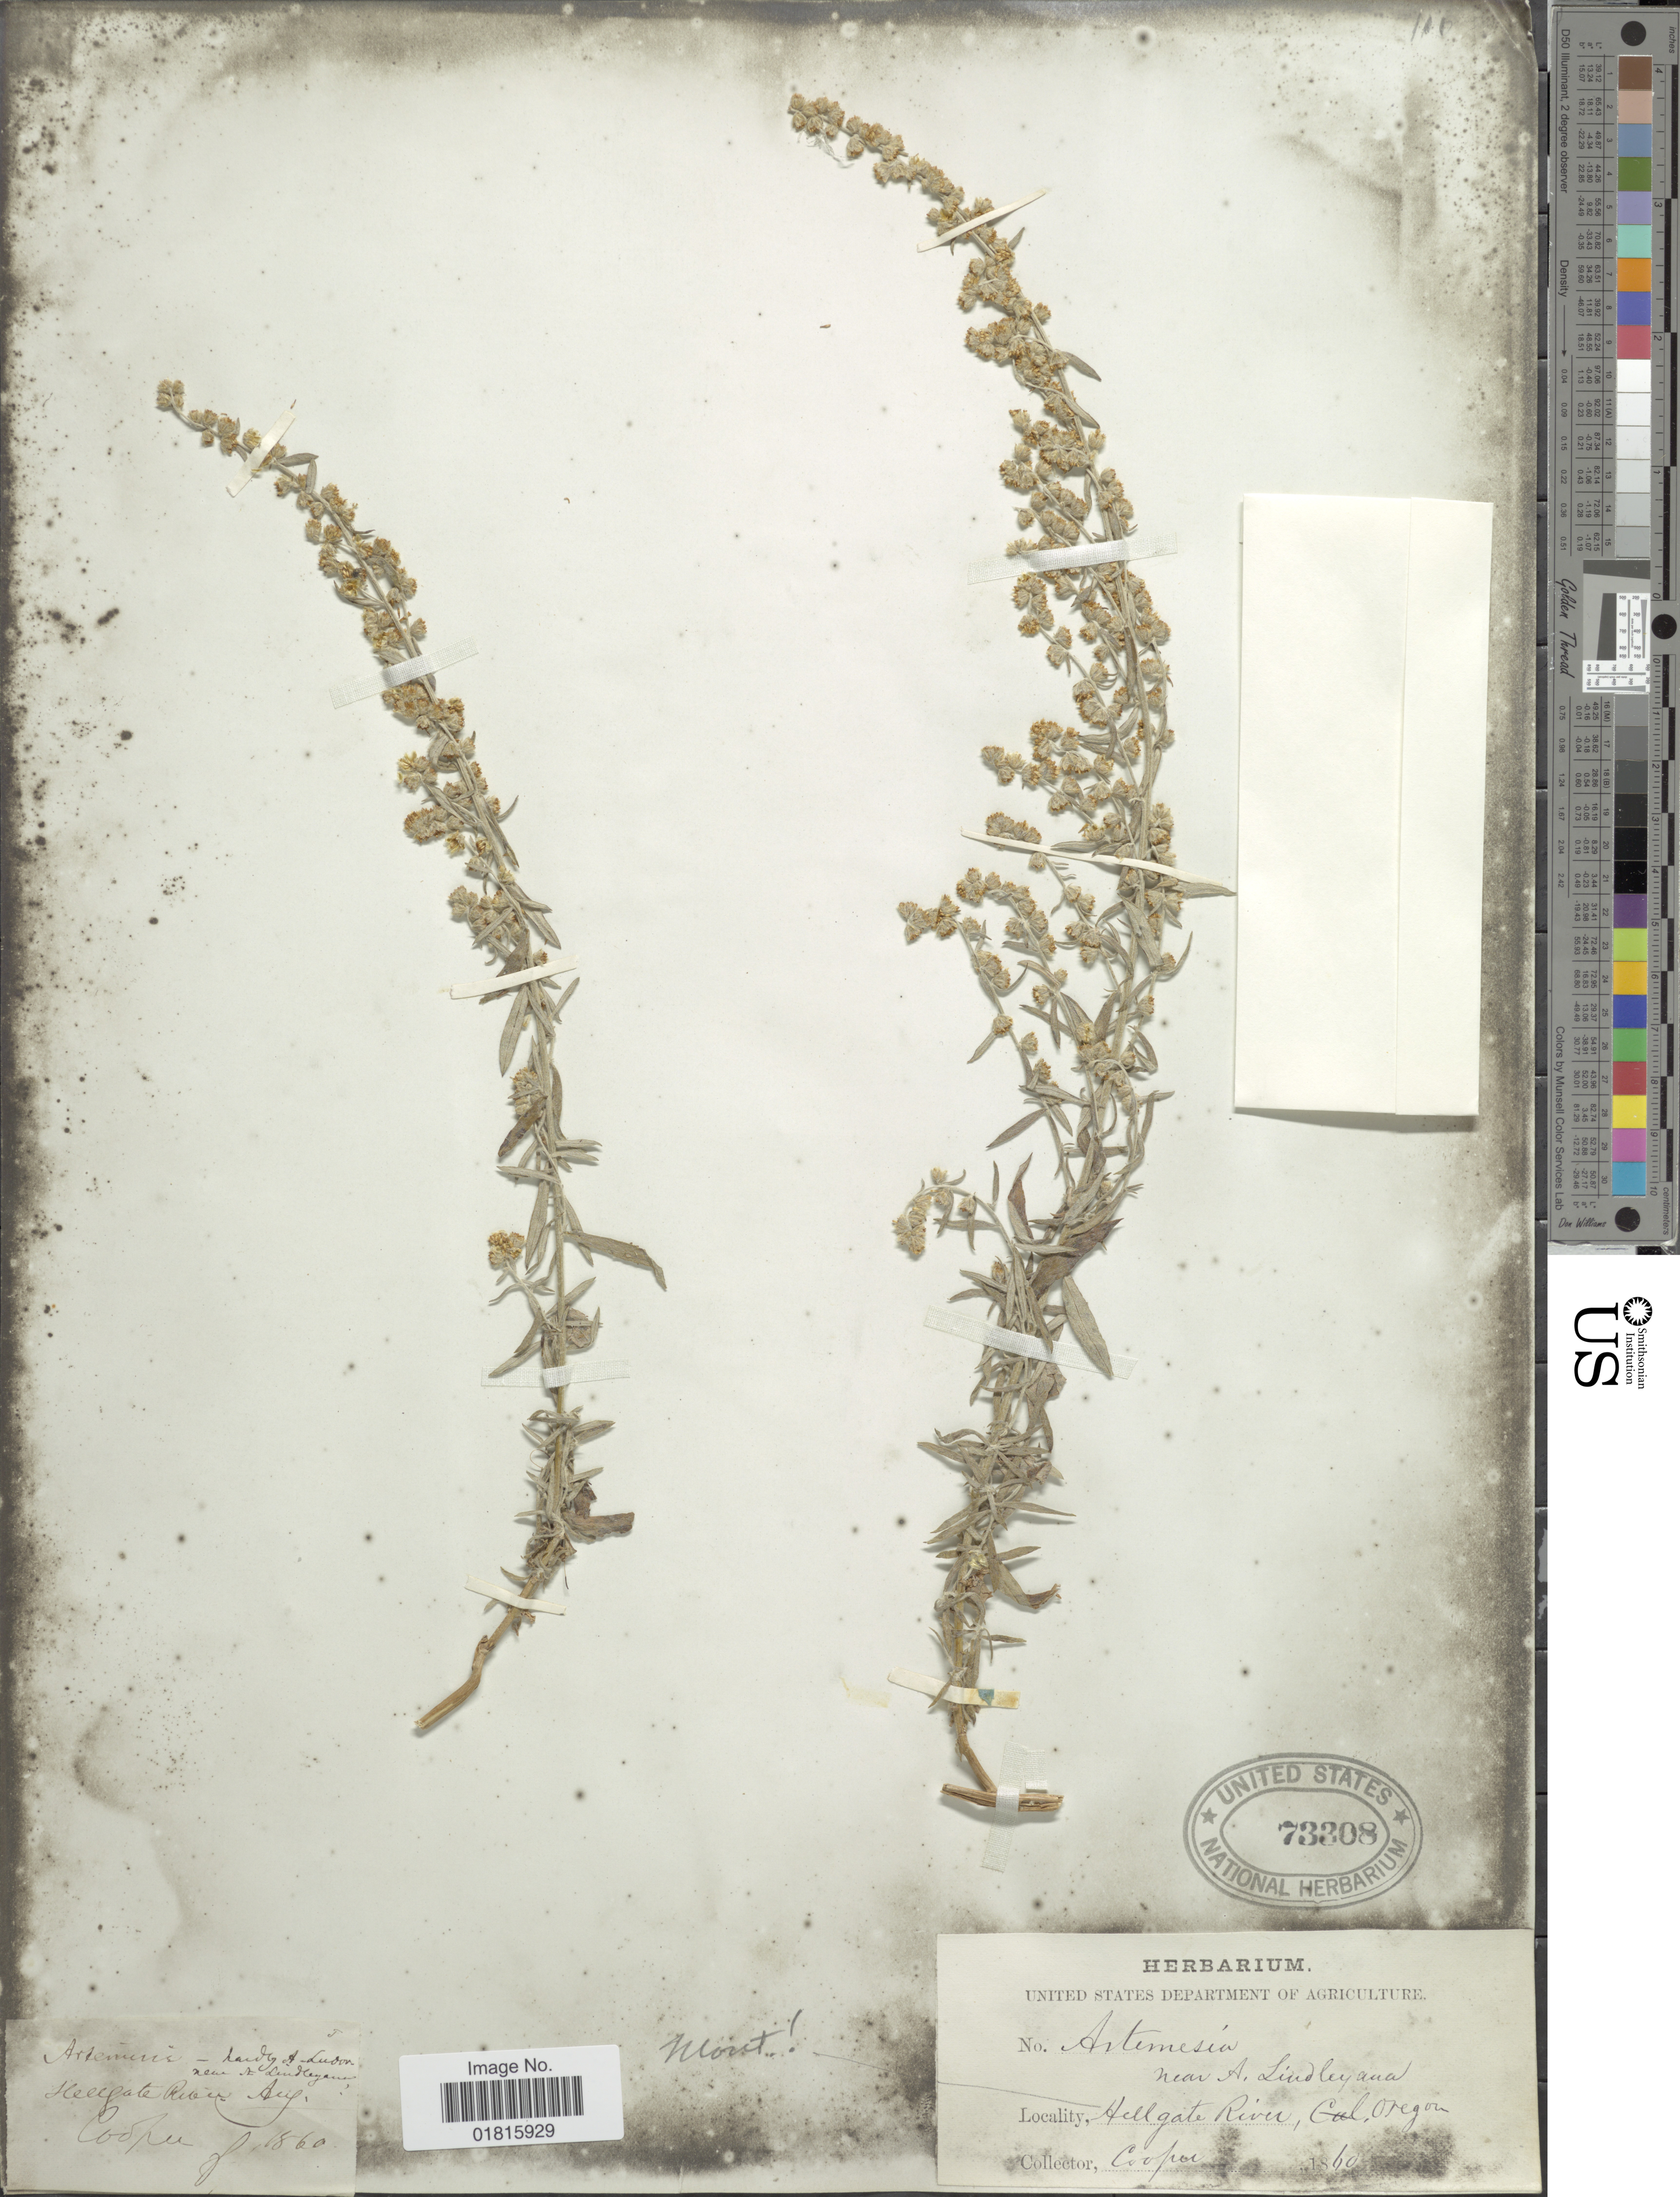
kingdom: Plantae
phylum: Tracheophyta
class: Magnoliopsida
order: Asterales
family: Asteraceae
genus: Artemisia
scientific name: Artemisia lindleyana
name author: Besser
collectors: -- Cooper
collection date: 1860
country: United States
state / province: Oregon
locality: Hellgate River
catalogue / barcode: US 73308